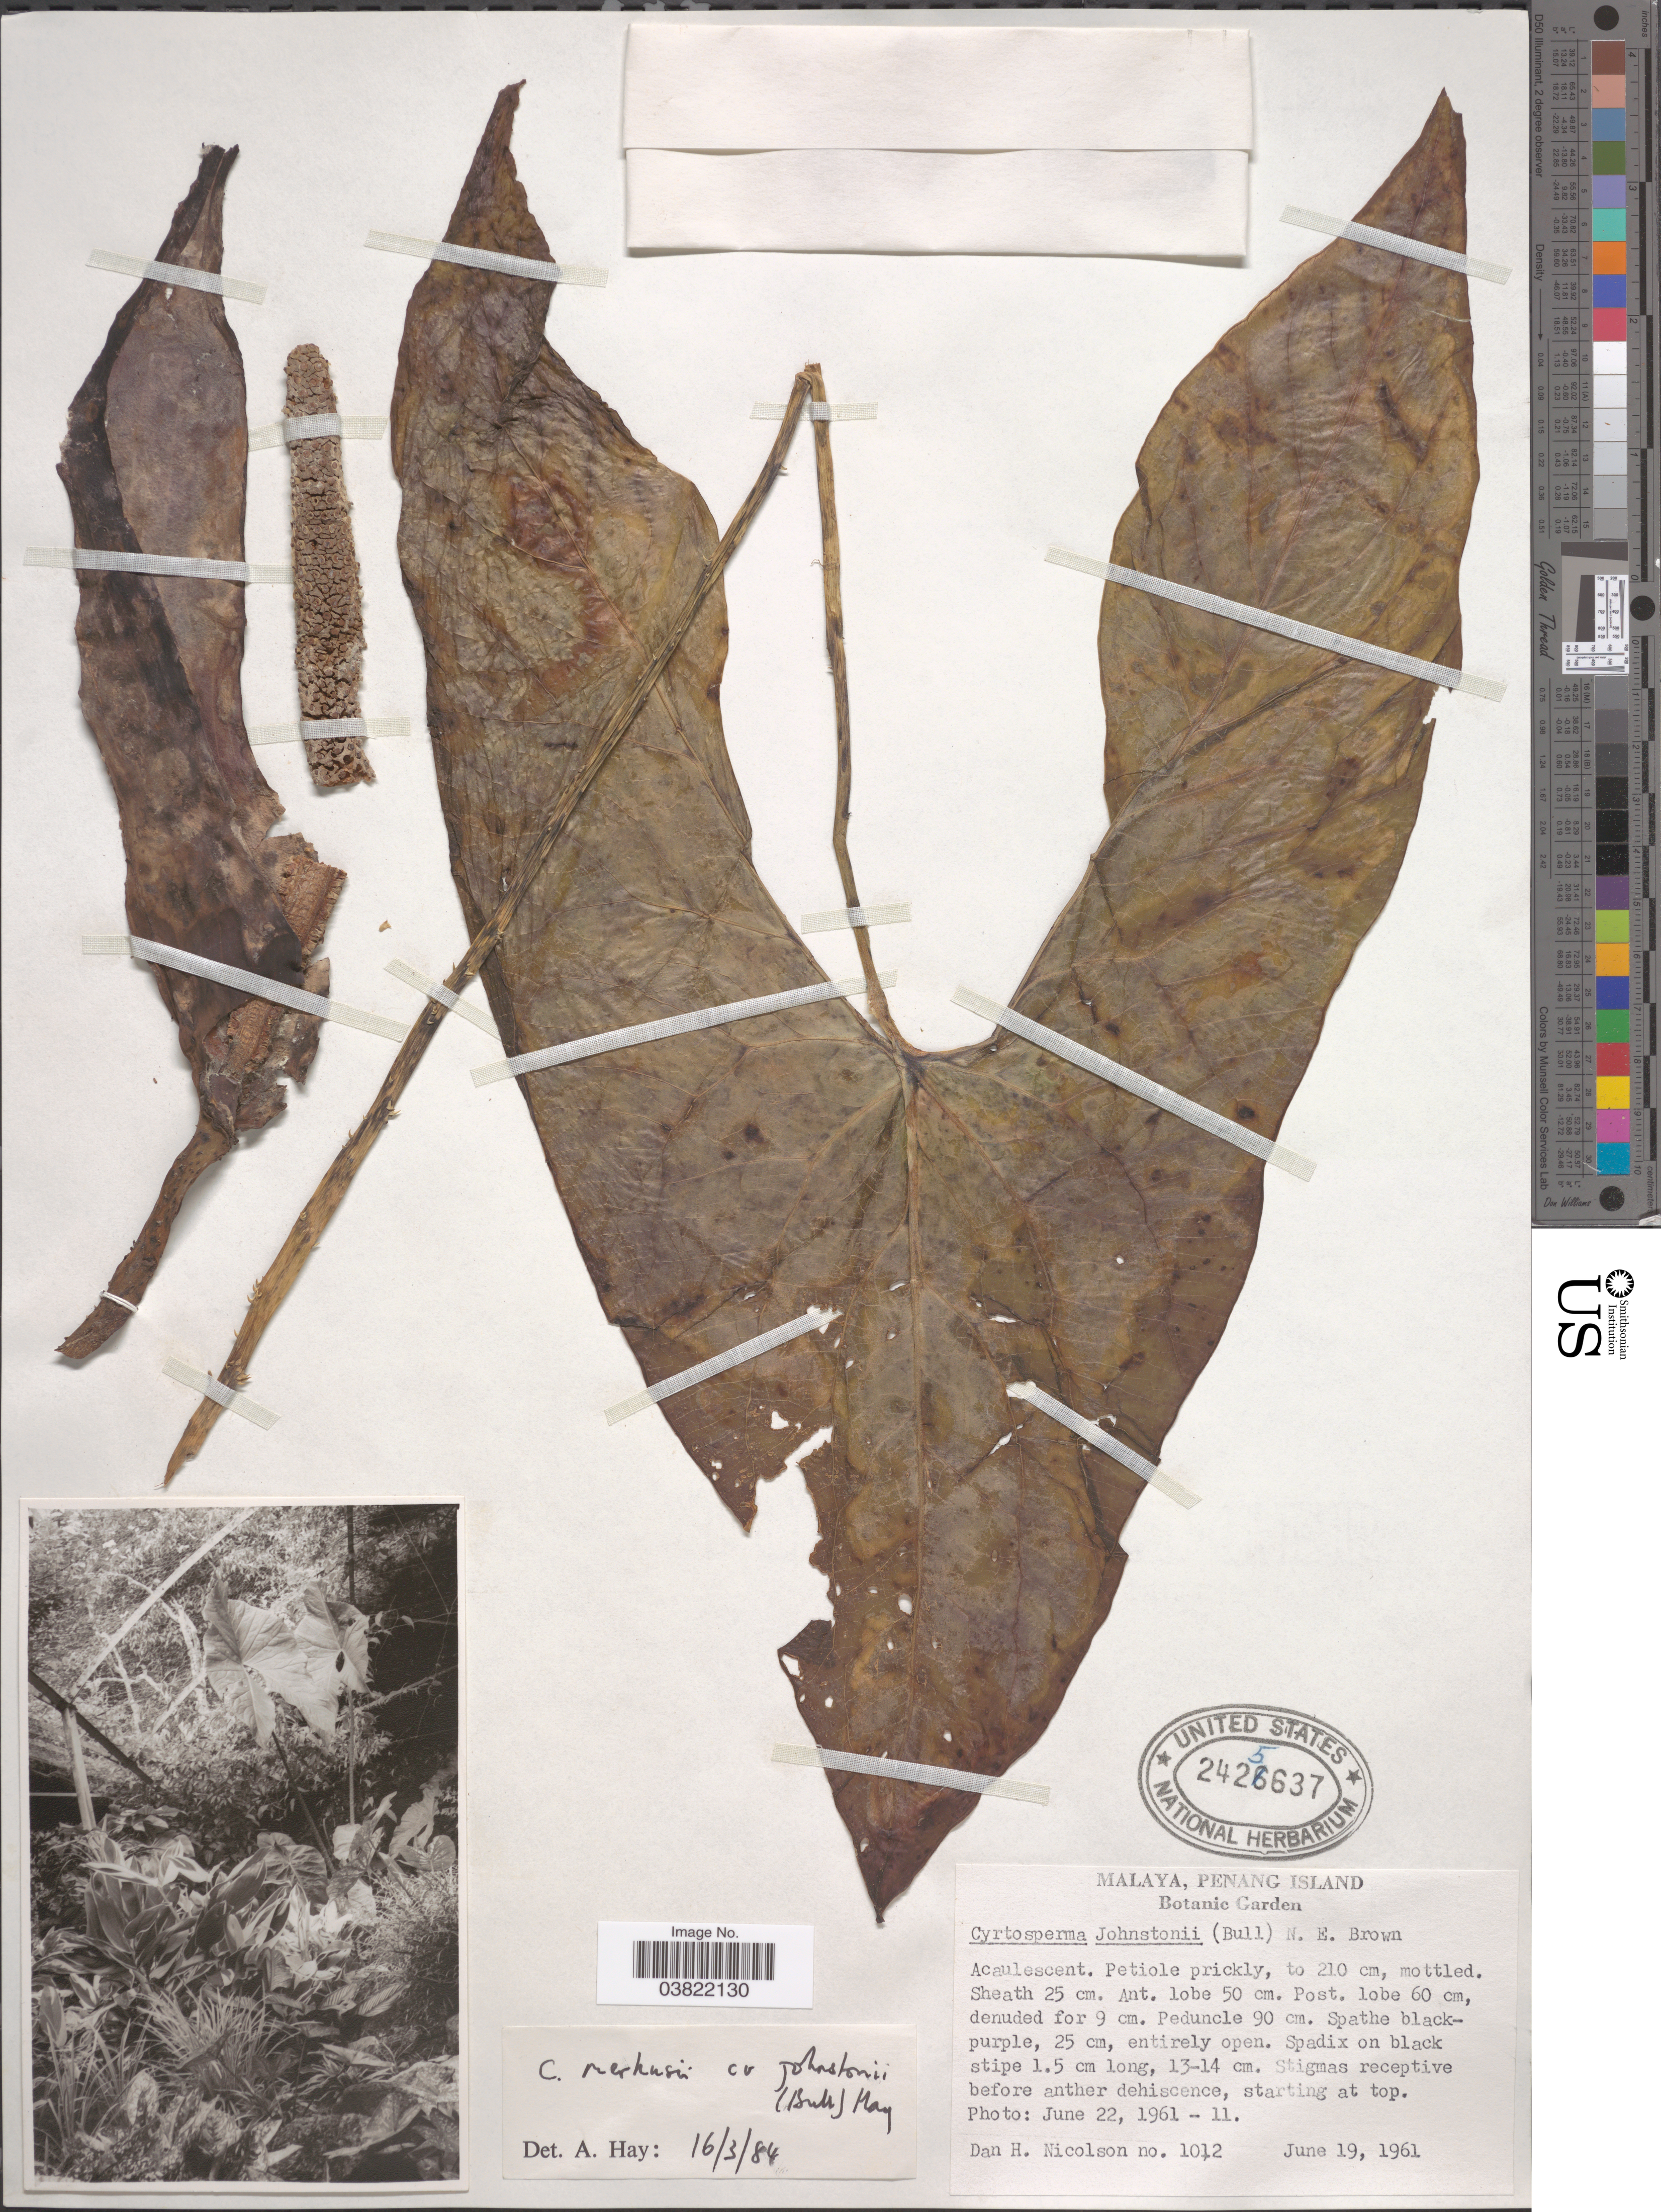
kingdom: Plantae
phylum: Tracheophyta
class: Liliopsida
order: Alismatales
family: Araceae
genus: Cyrtosperma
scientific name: Cyrtosperma merkusii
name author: (Hassk.) Schott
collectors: D. H. Nicolson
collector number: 1012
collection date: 1961-06-19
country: Malaysia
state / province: Pinang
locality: Malaya, Penang Island. Botanic Garden.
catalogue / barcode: US 2425637